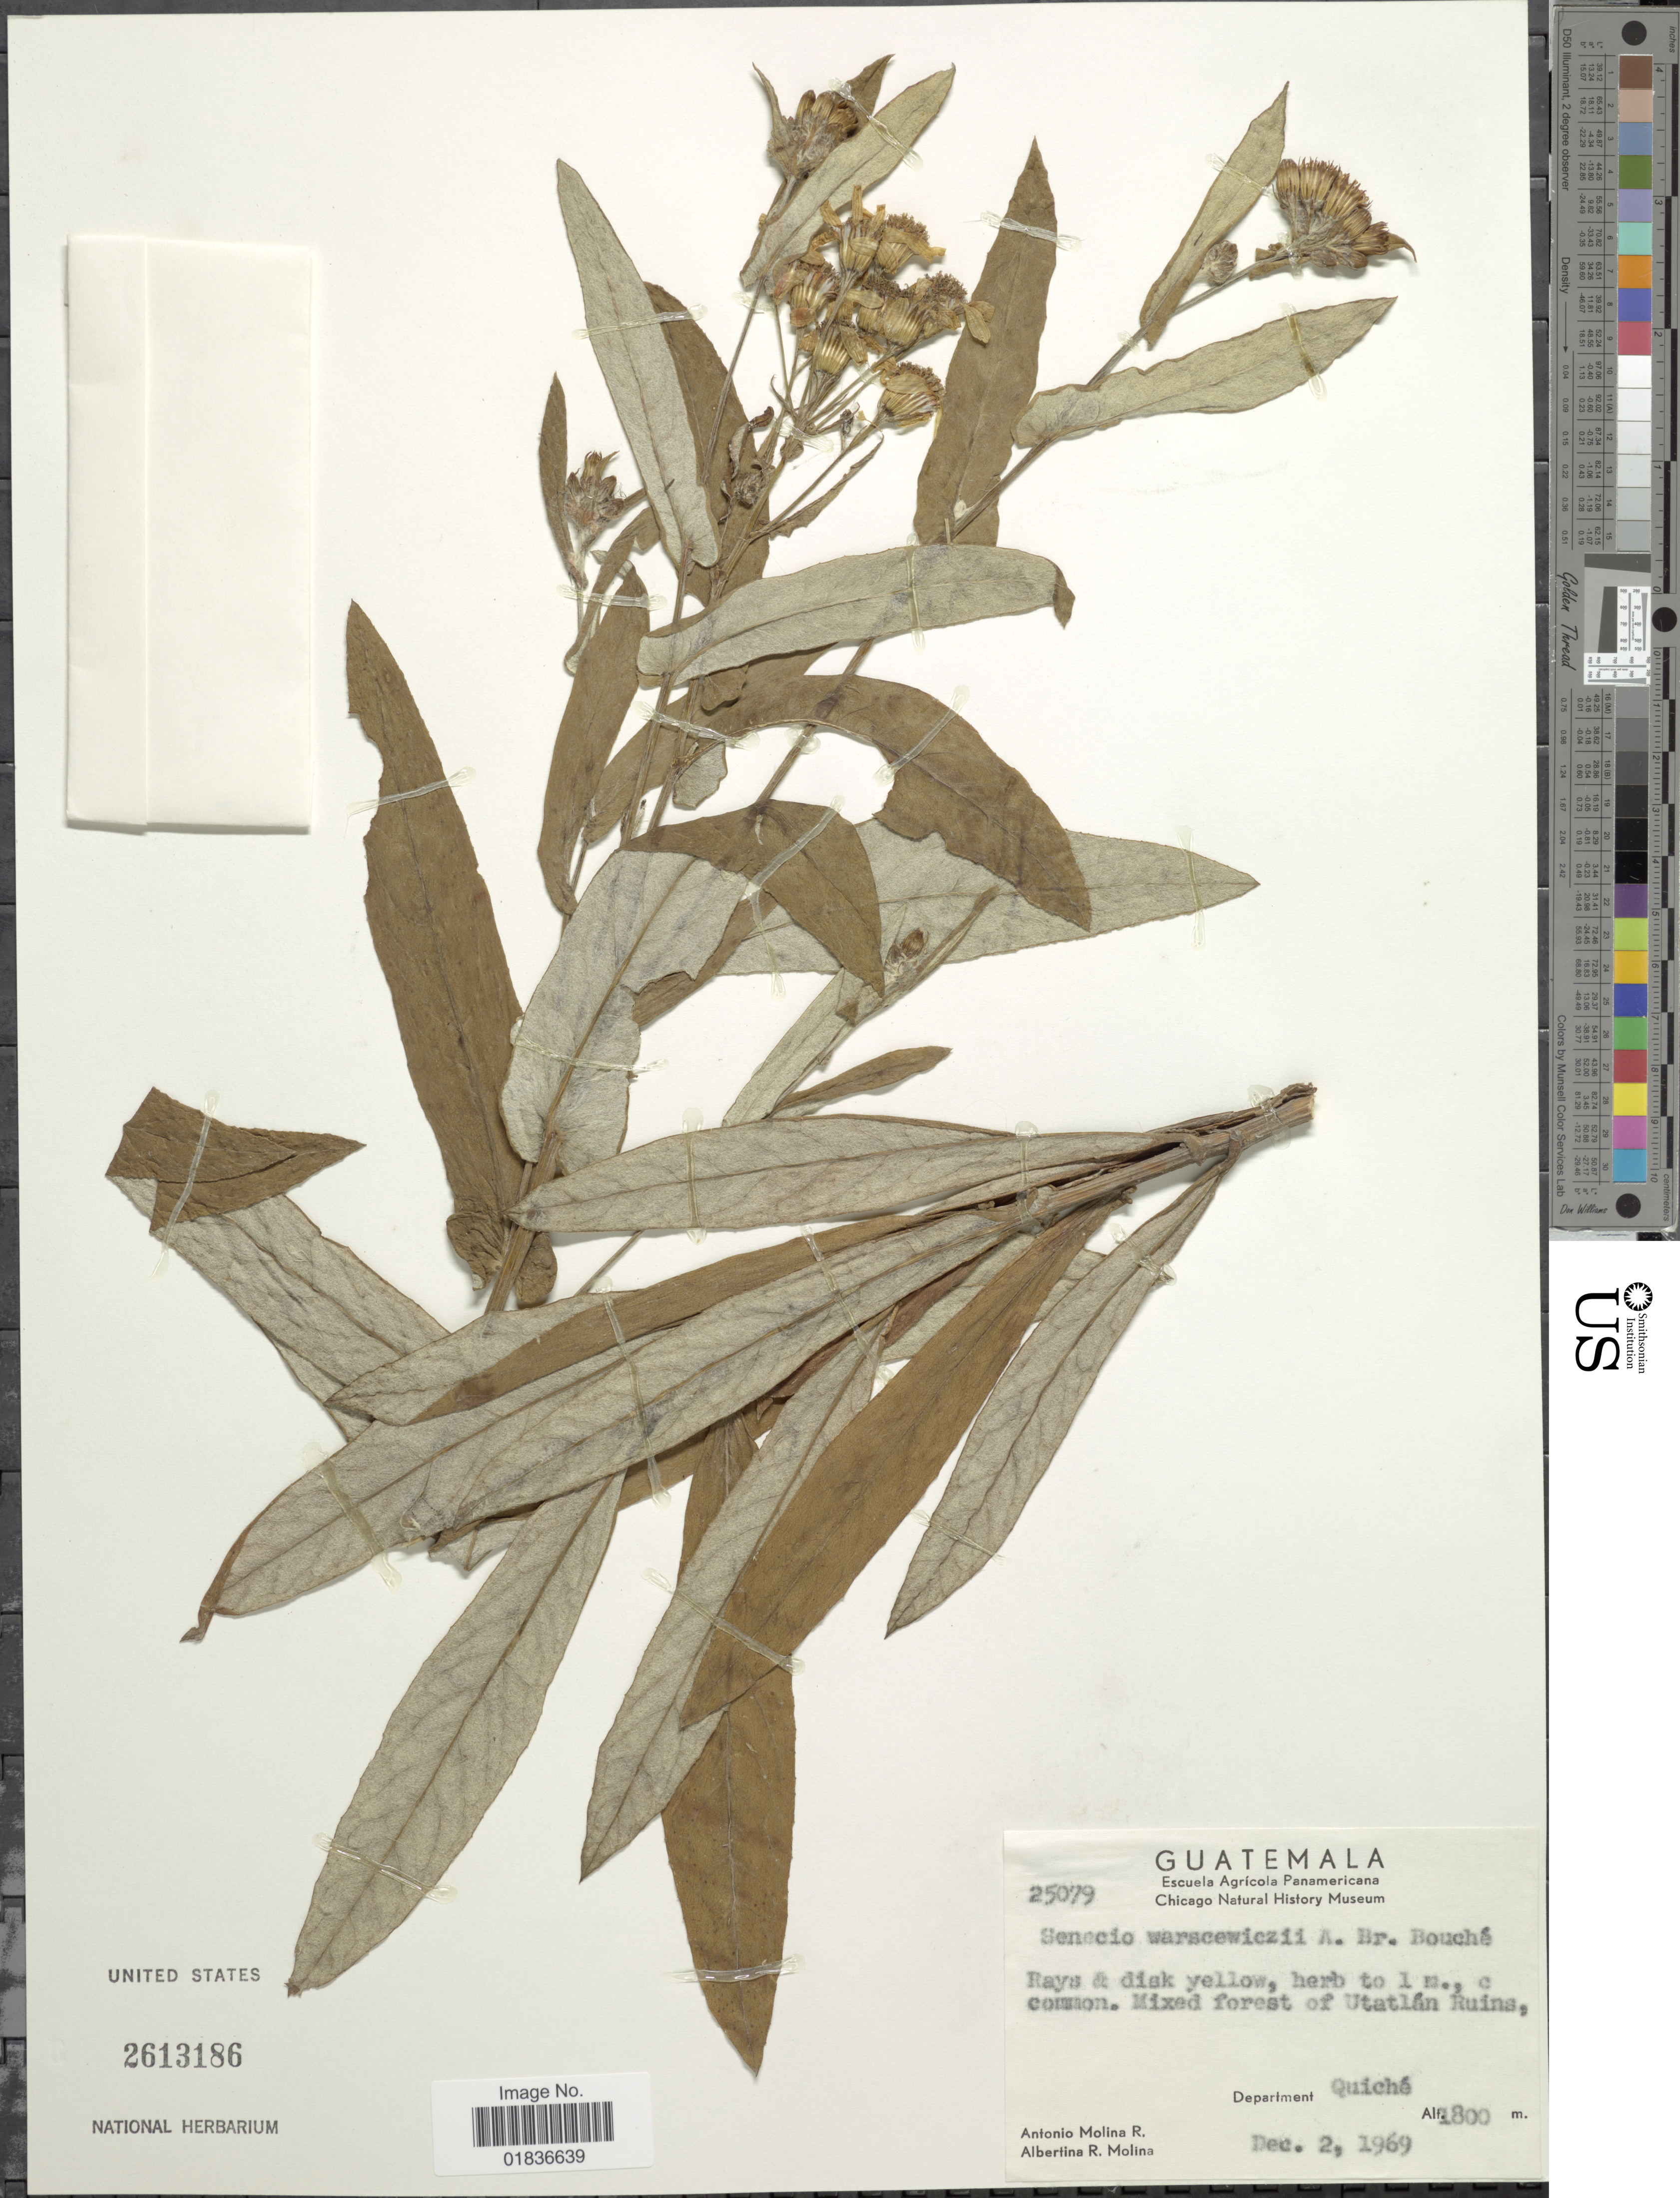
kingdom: Plantae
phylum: Tracheophyta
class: Magnoliopsida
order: Asterales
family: Asteraceae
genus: Senecio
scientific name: Senecio warszewiczii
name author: A. Braun & Bouché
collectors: A. Molina R. & A. R. Molina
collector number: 25079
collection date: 1969-12-02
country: Guatemala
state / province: El Quiché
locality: Mixed forest of Utatlan Ruins, Department El Quiche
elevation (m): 1800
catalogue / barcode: US 2613186